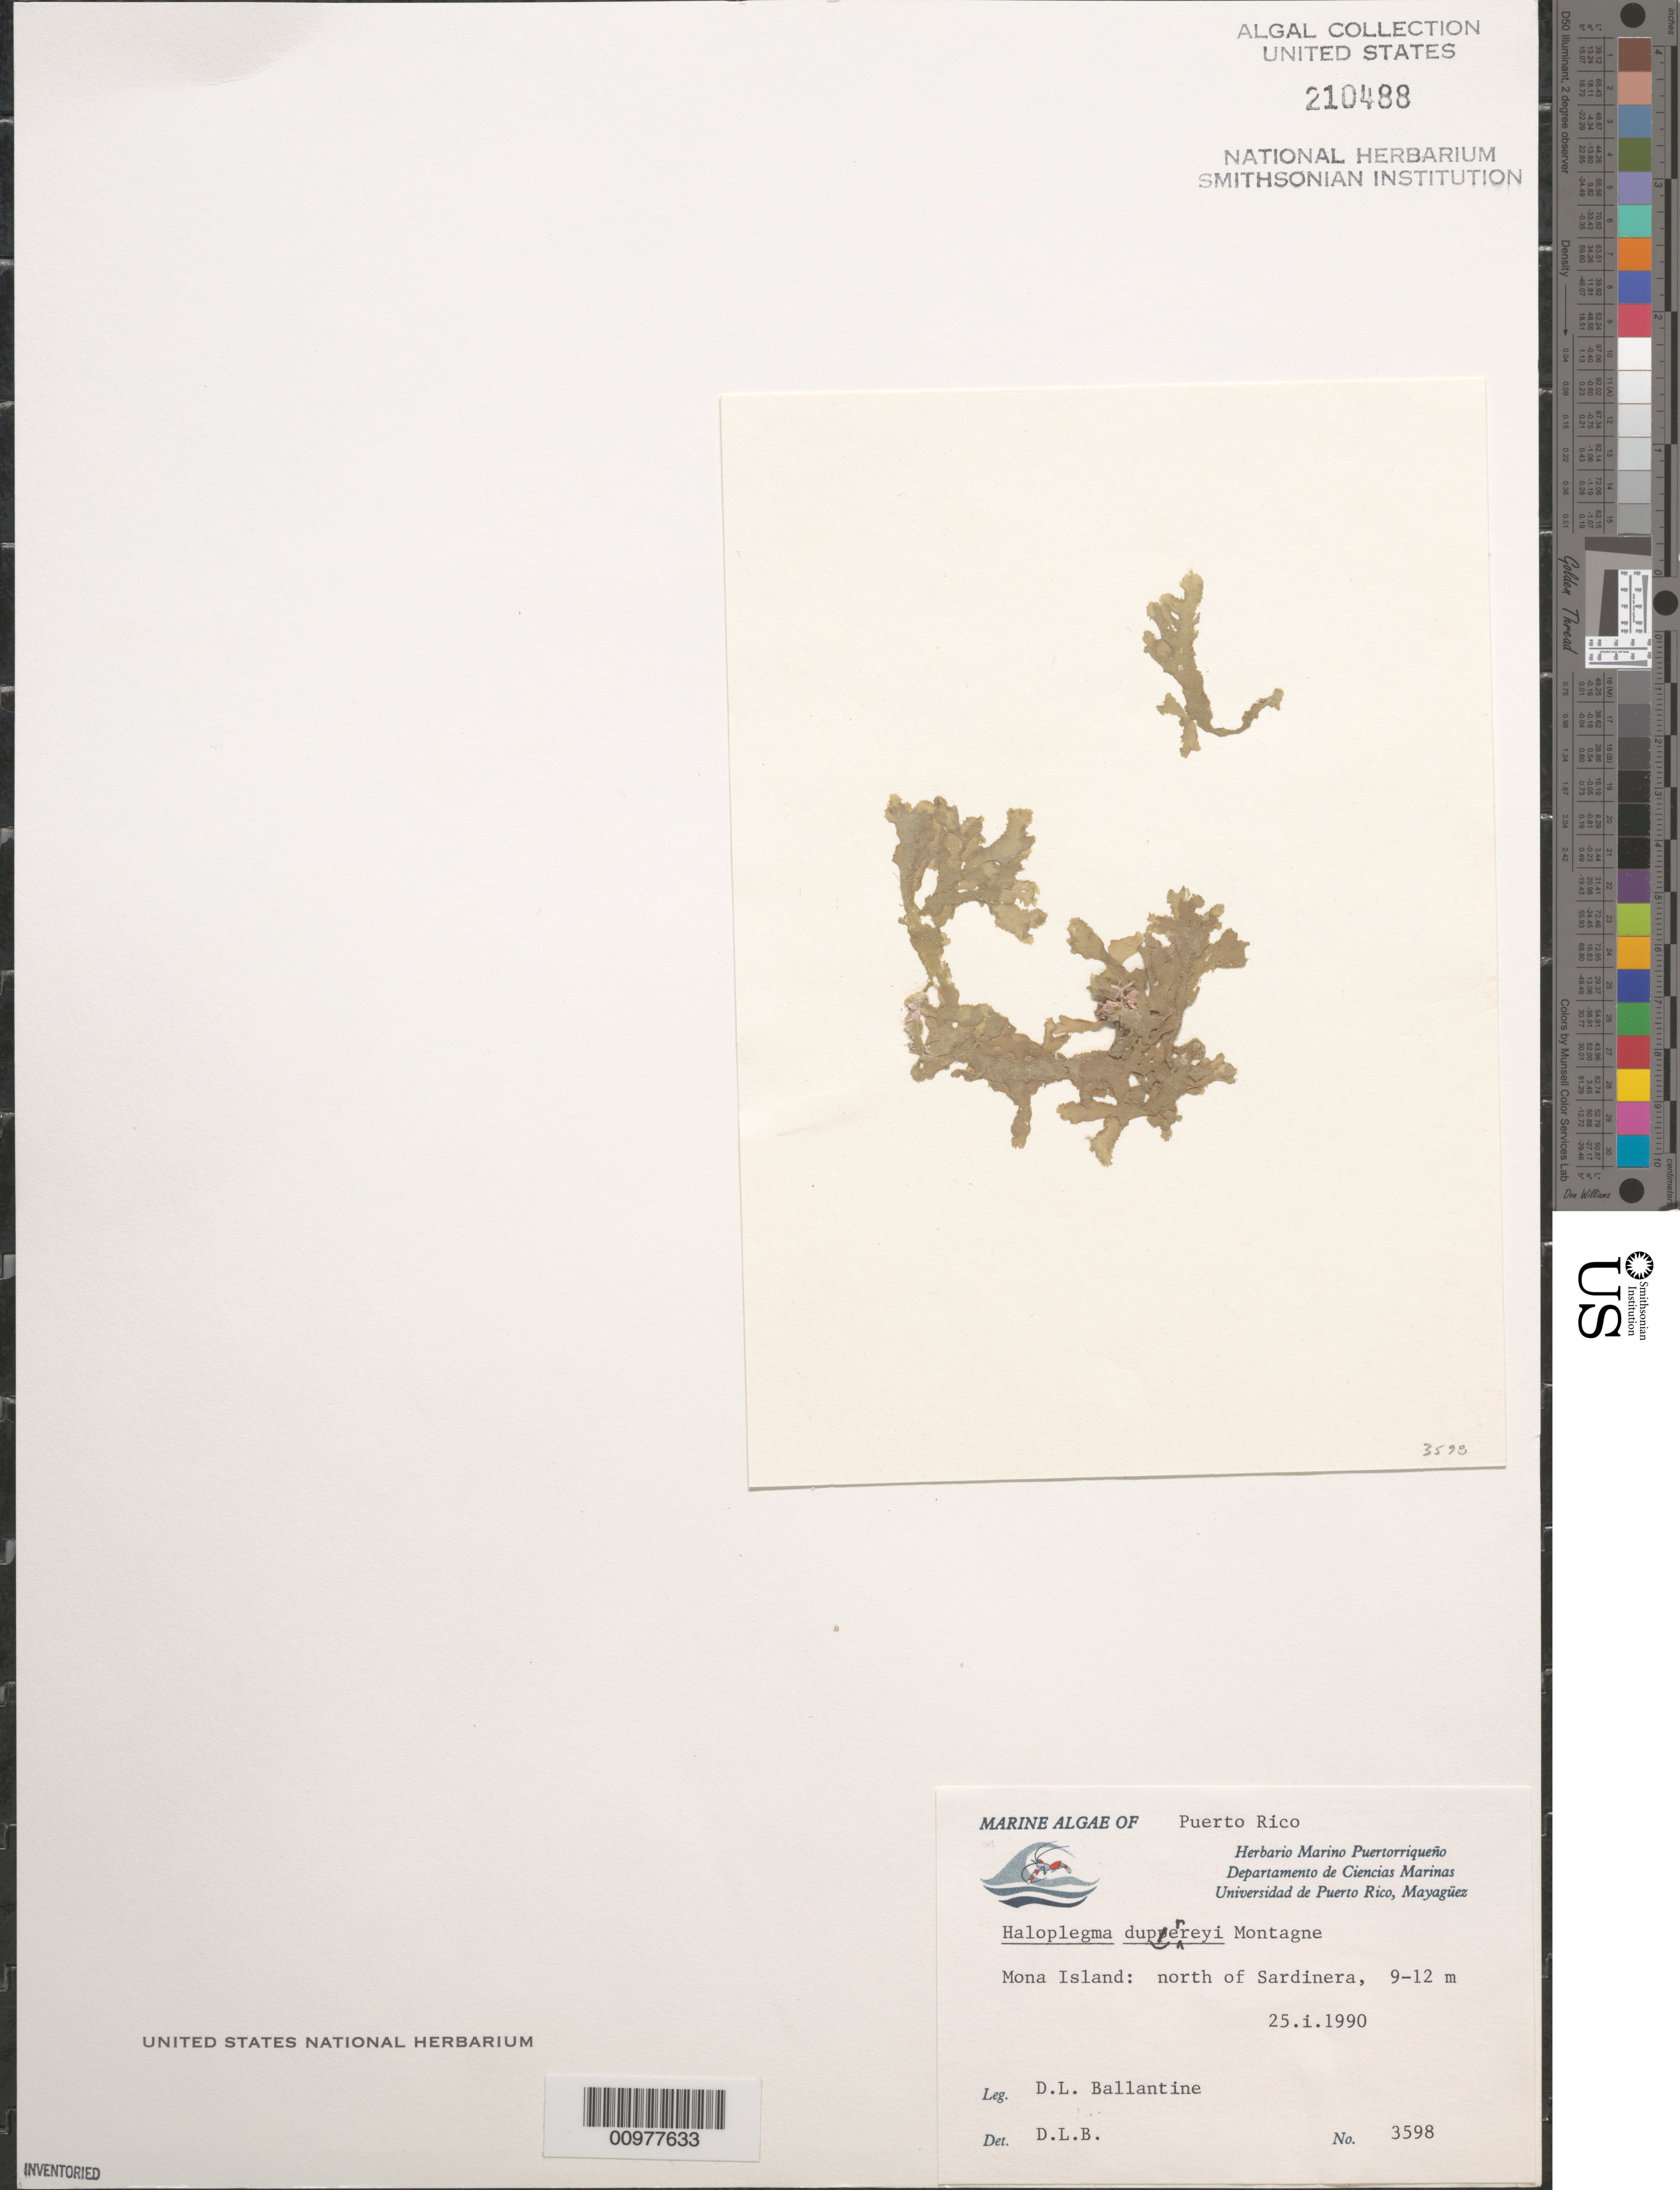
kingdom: Plantae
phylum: Rhodophyta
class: Florideophyceae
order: Ceramiales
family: Wrangeliaceae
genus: Haloplegma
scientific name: Haloplegma duperreyi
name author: Mont.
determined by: Ballantine, D. L.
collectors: D.L. Ballantine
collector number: DLB 3598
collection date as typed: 25 Jan 1990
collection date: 1990-01-25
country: Puerto Rico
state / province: Mayaguez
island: Isla de Mona (Mona Island)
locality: North of Sardinera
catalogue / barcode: US 210488